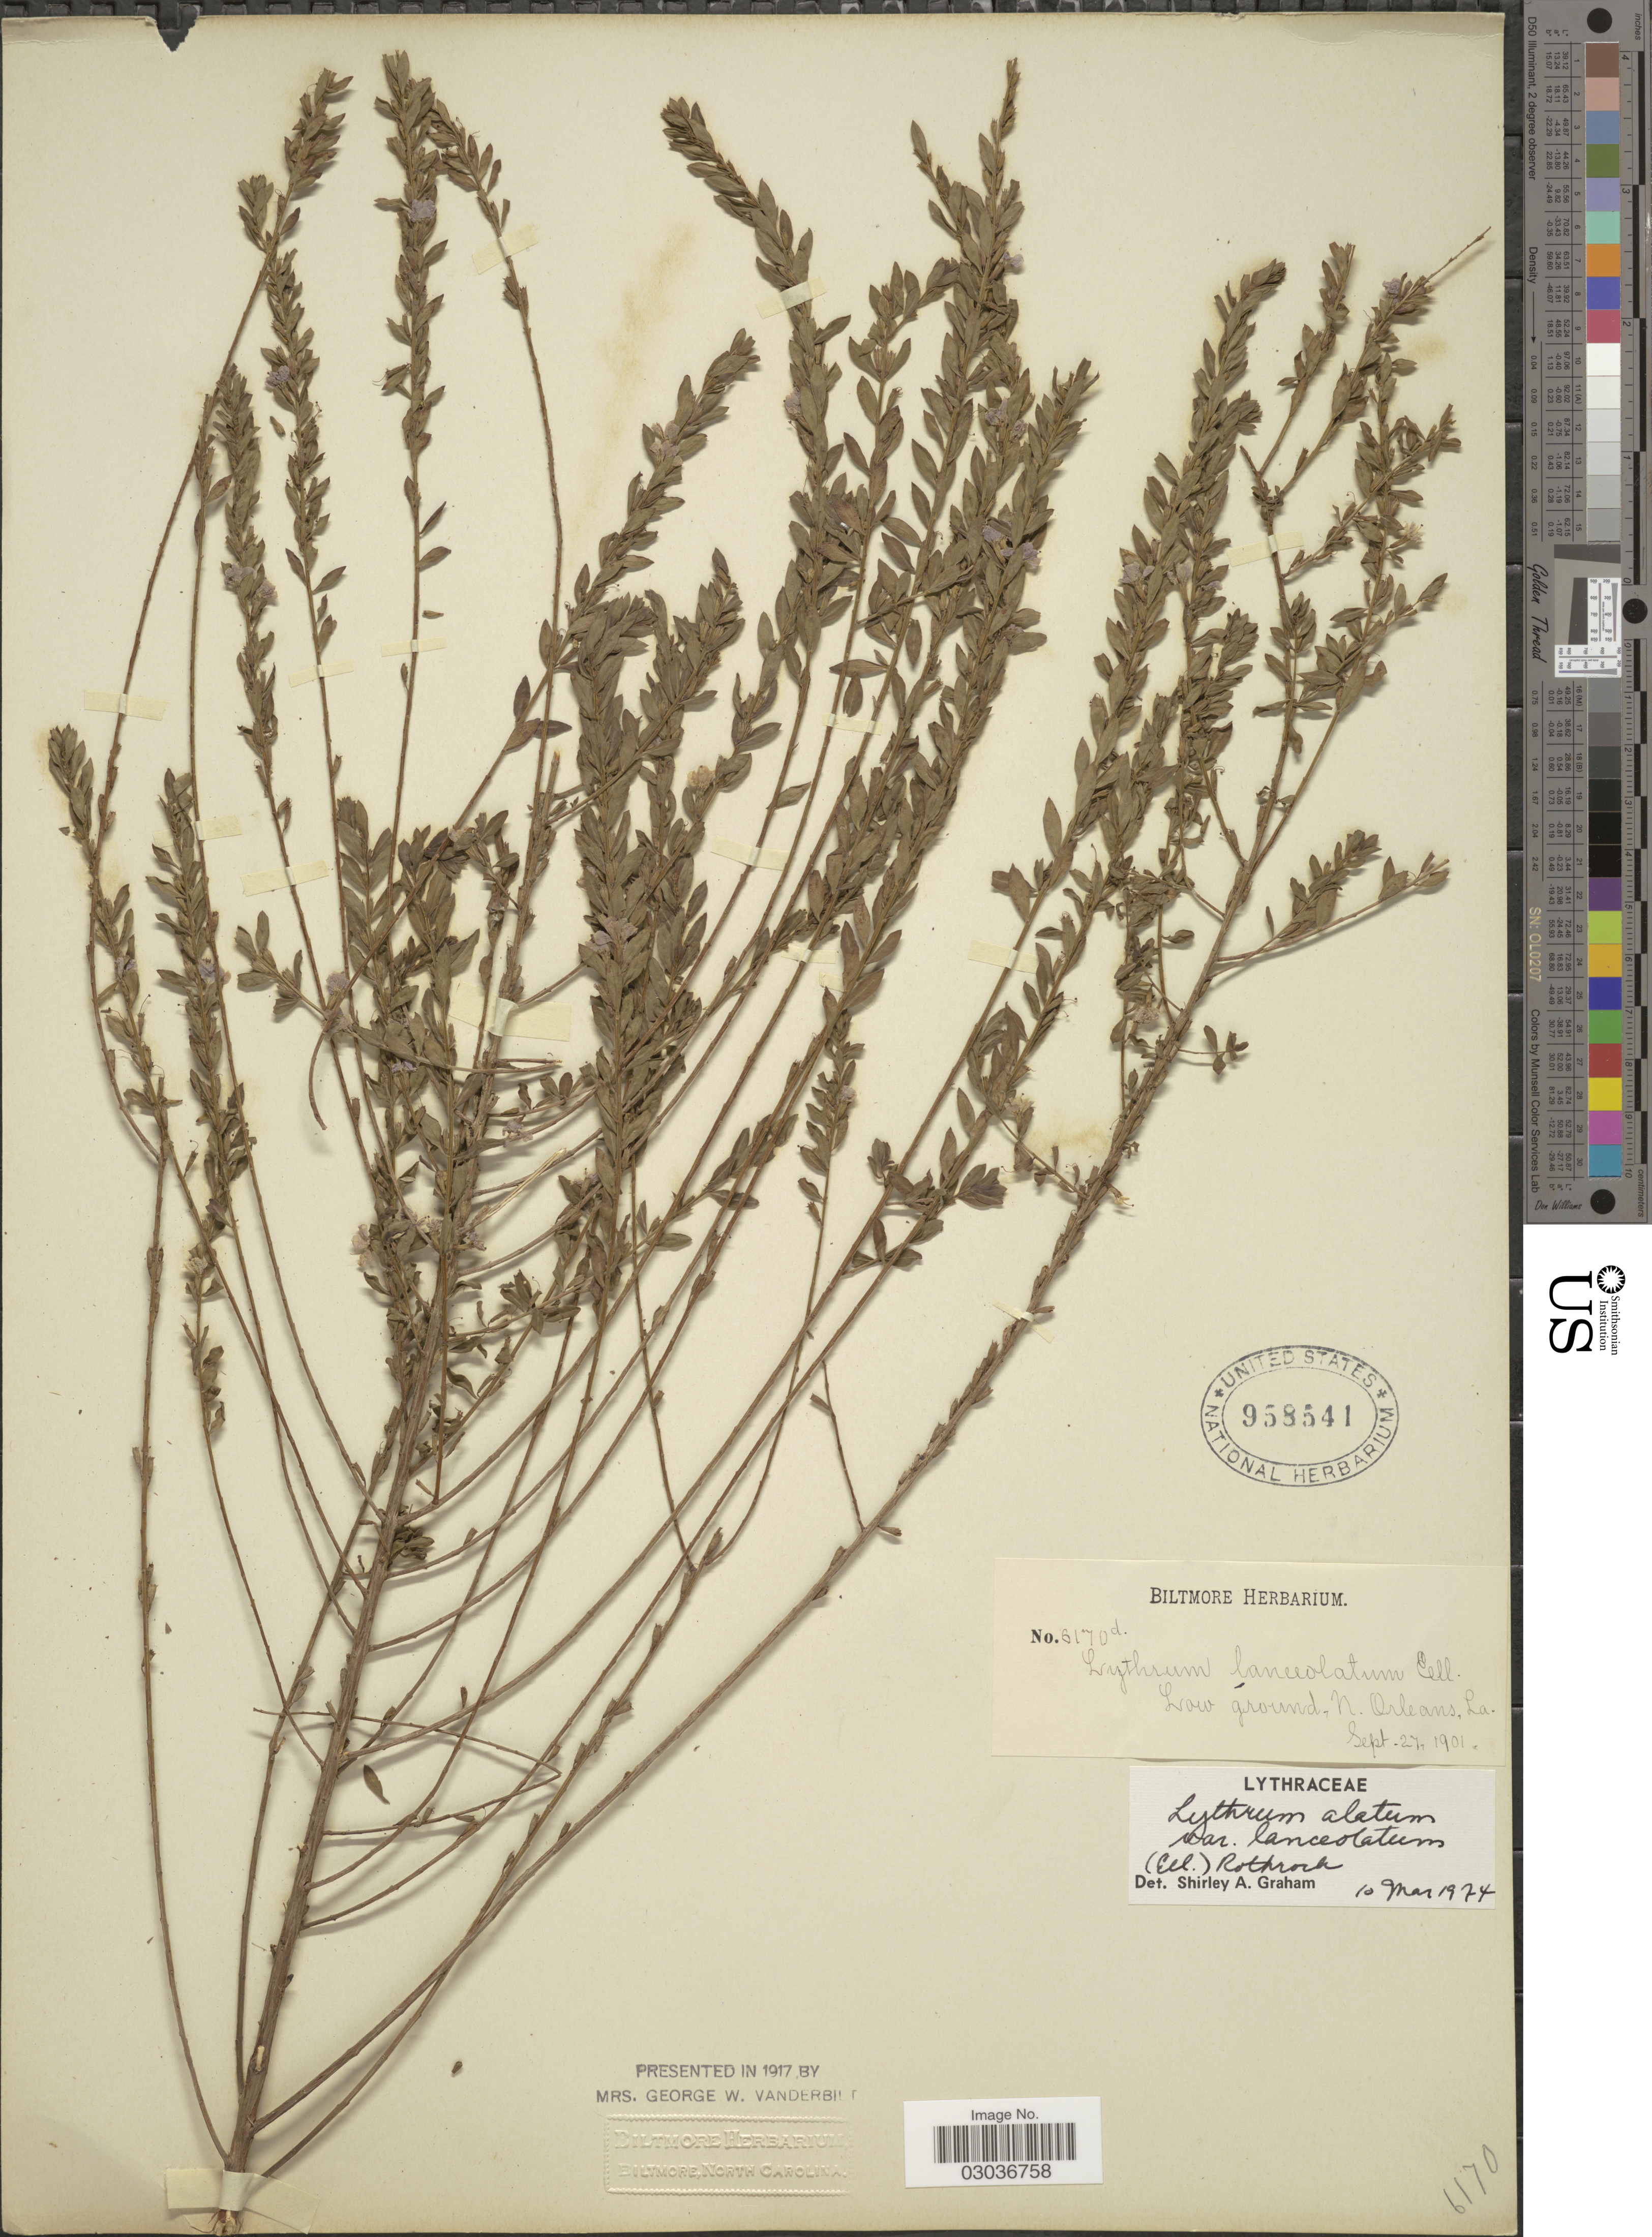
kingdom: Plantae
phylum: Tracheophyta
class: Magnoliopsida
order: Myrtales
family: Lythraceae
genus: Lythrum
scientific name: Lythrum alatum var. lanceolatum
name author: (Elliott) A. Gray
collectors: ex herb. Biltmore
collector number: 6170d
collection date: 1901-09-27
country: United States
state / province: Louisiana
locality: Low ground, N. Orleans.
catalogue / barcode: US 958541